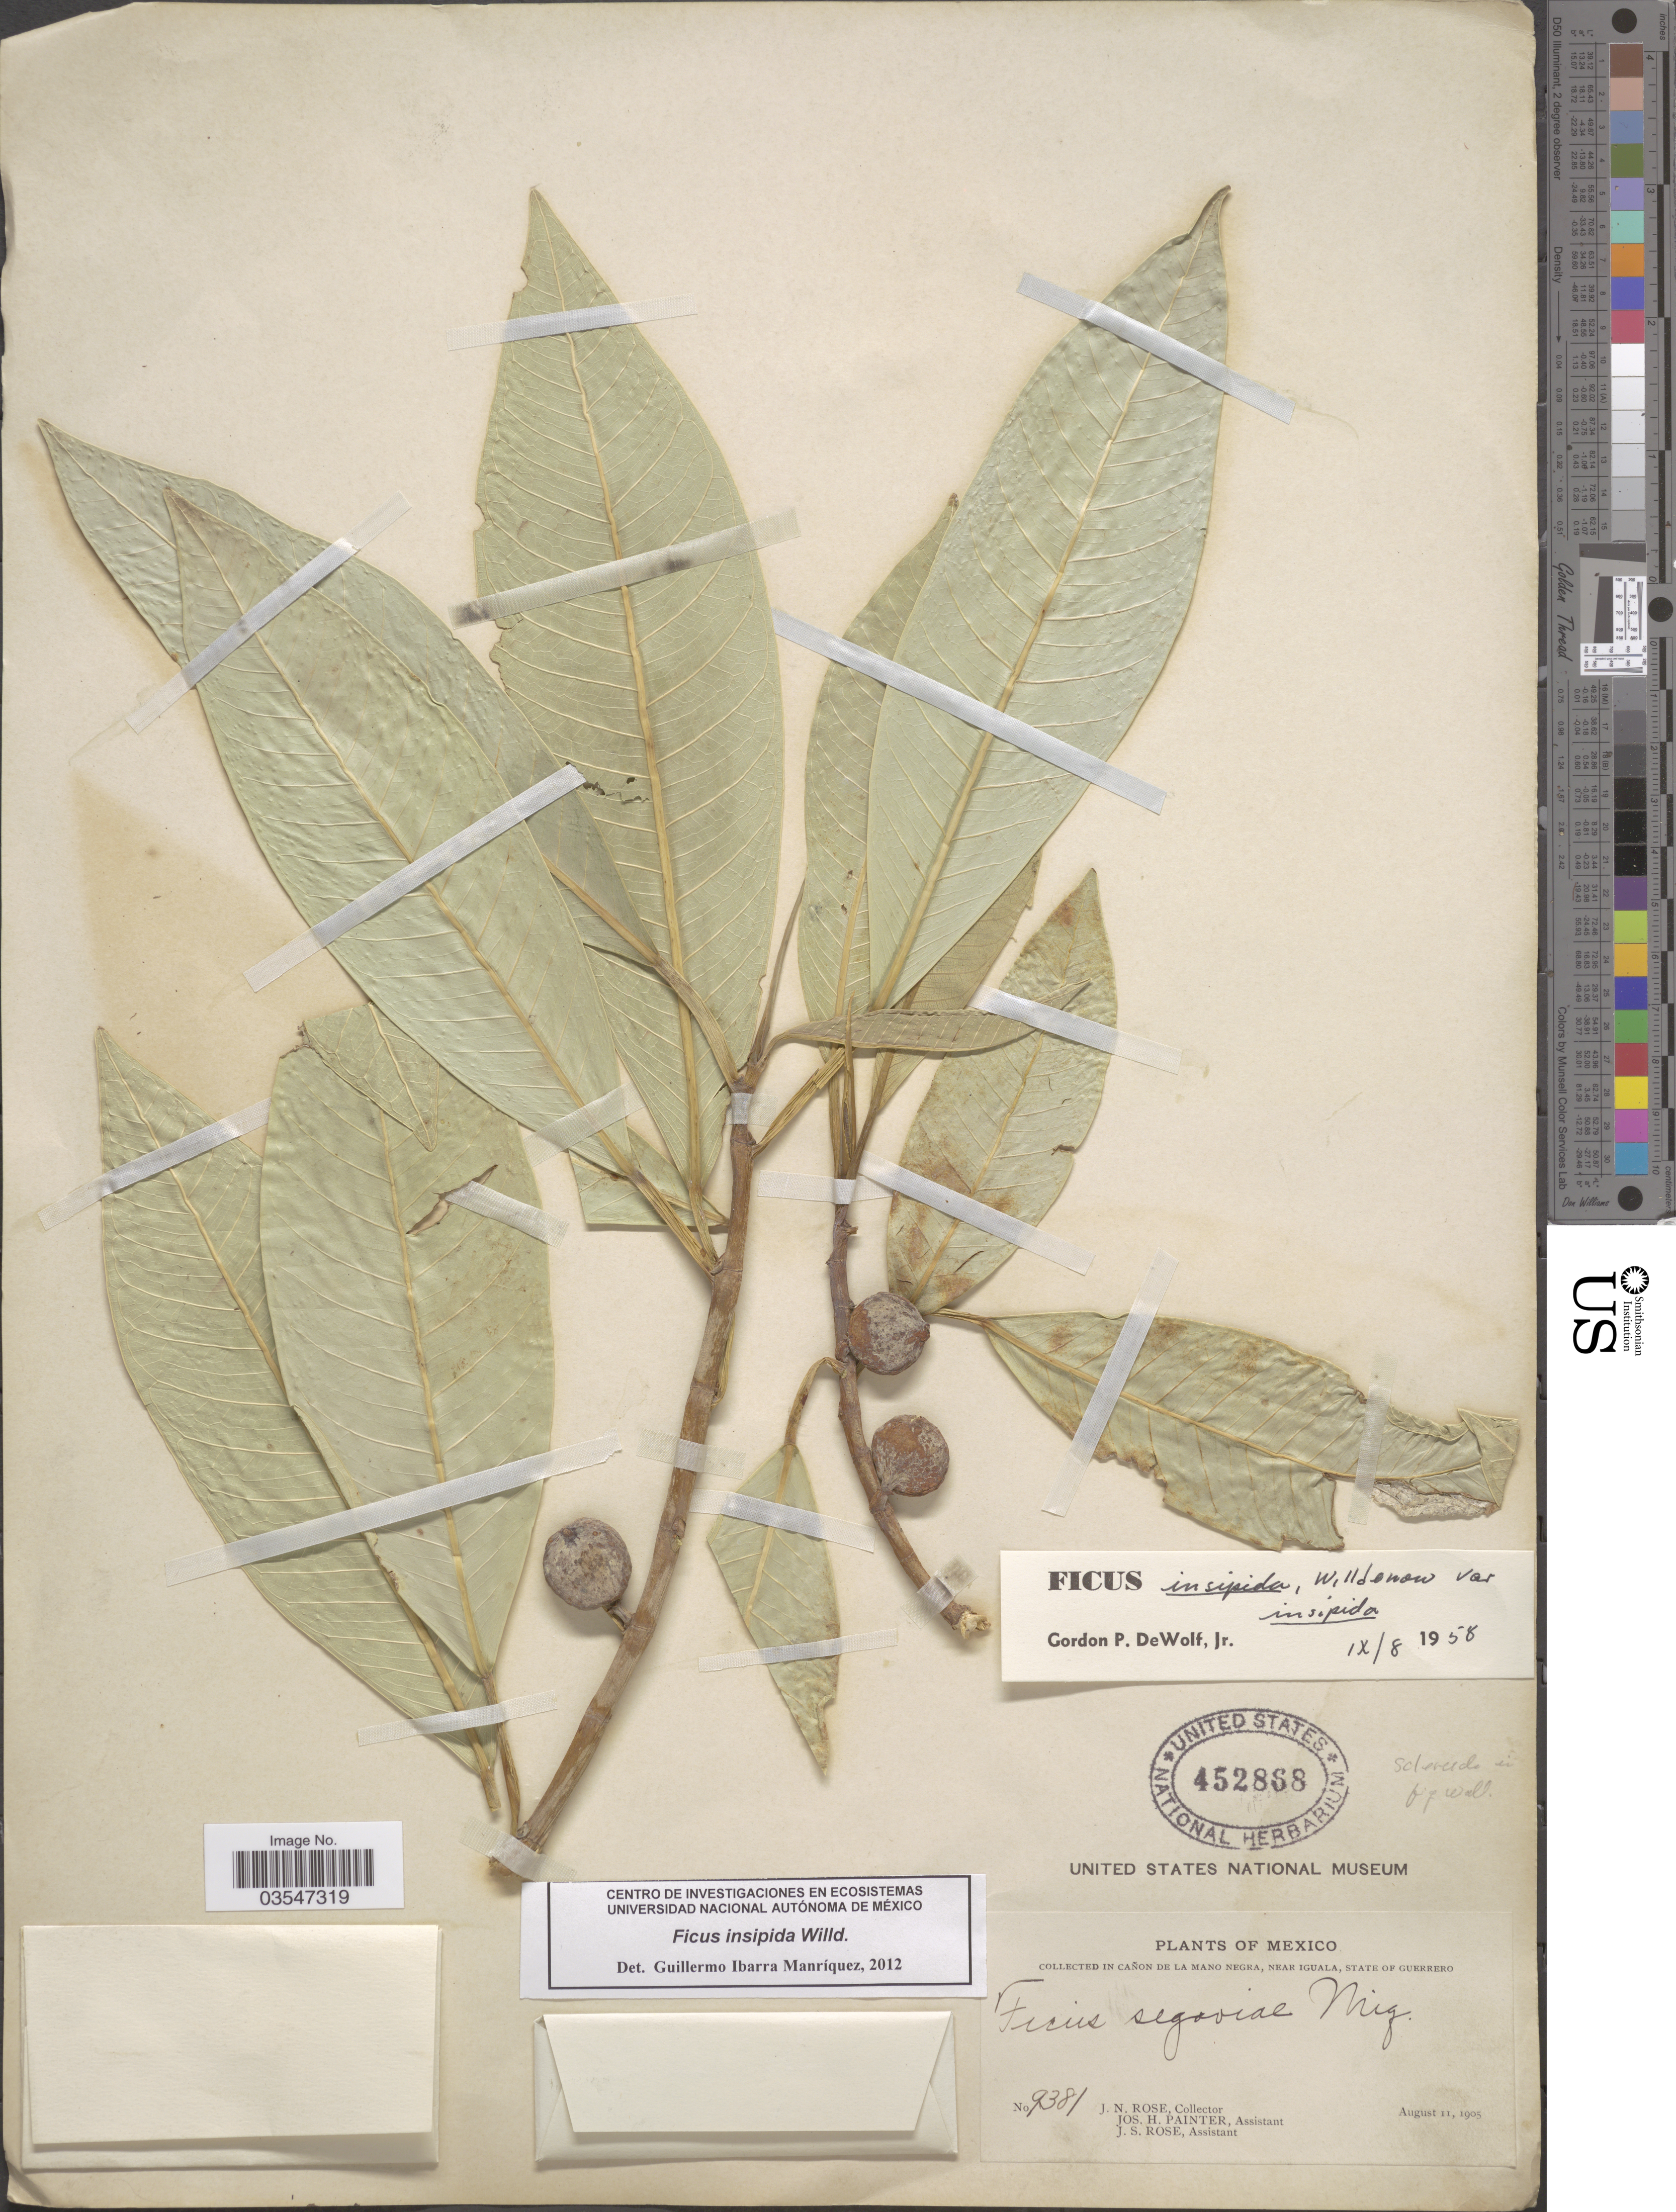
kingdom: Plantae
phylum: Tracheophyta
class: Magnoliopsida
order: Rosales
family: Moraceae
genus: Ficus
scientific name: Ficus insipida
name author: Willd.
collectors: J. N. Rose, J. H. Painter & J. S. Rose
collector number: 9381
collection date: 1905-08-11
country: Mexico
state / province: Guerrero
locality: Cañon de La Mano Negra, near Iguala.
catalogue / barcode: US 452868